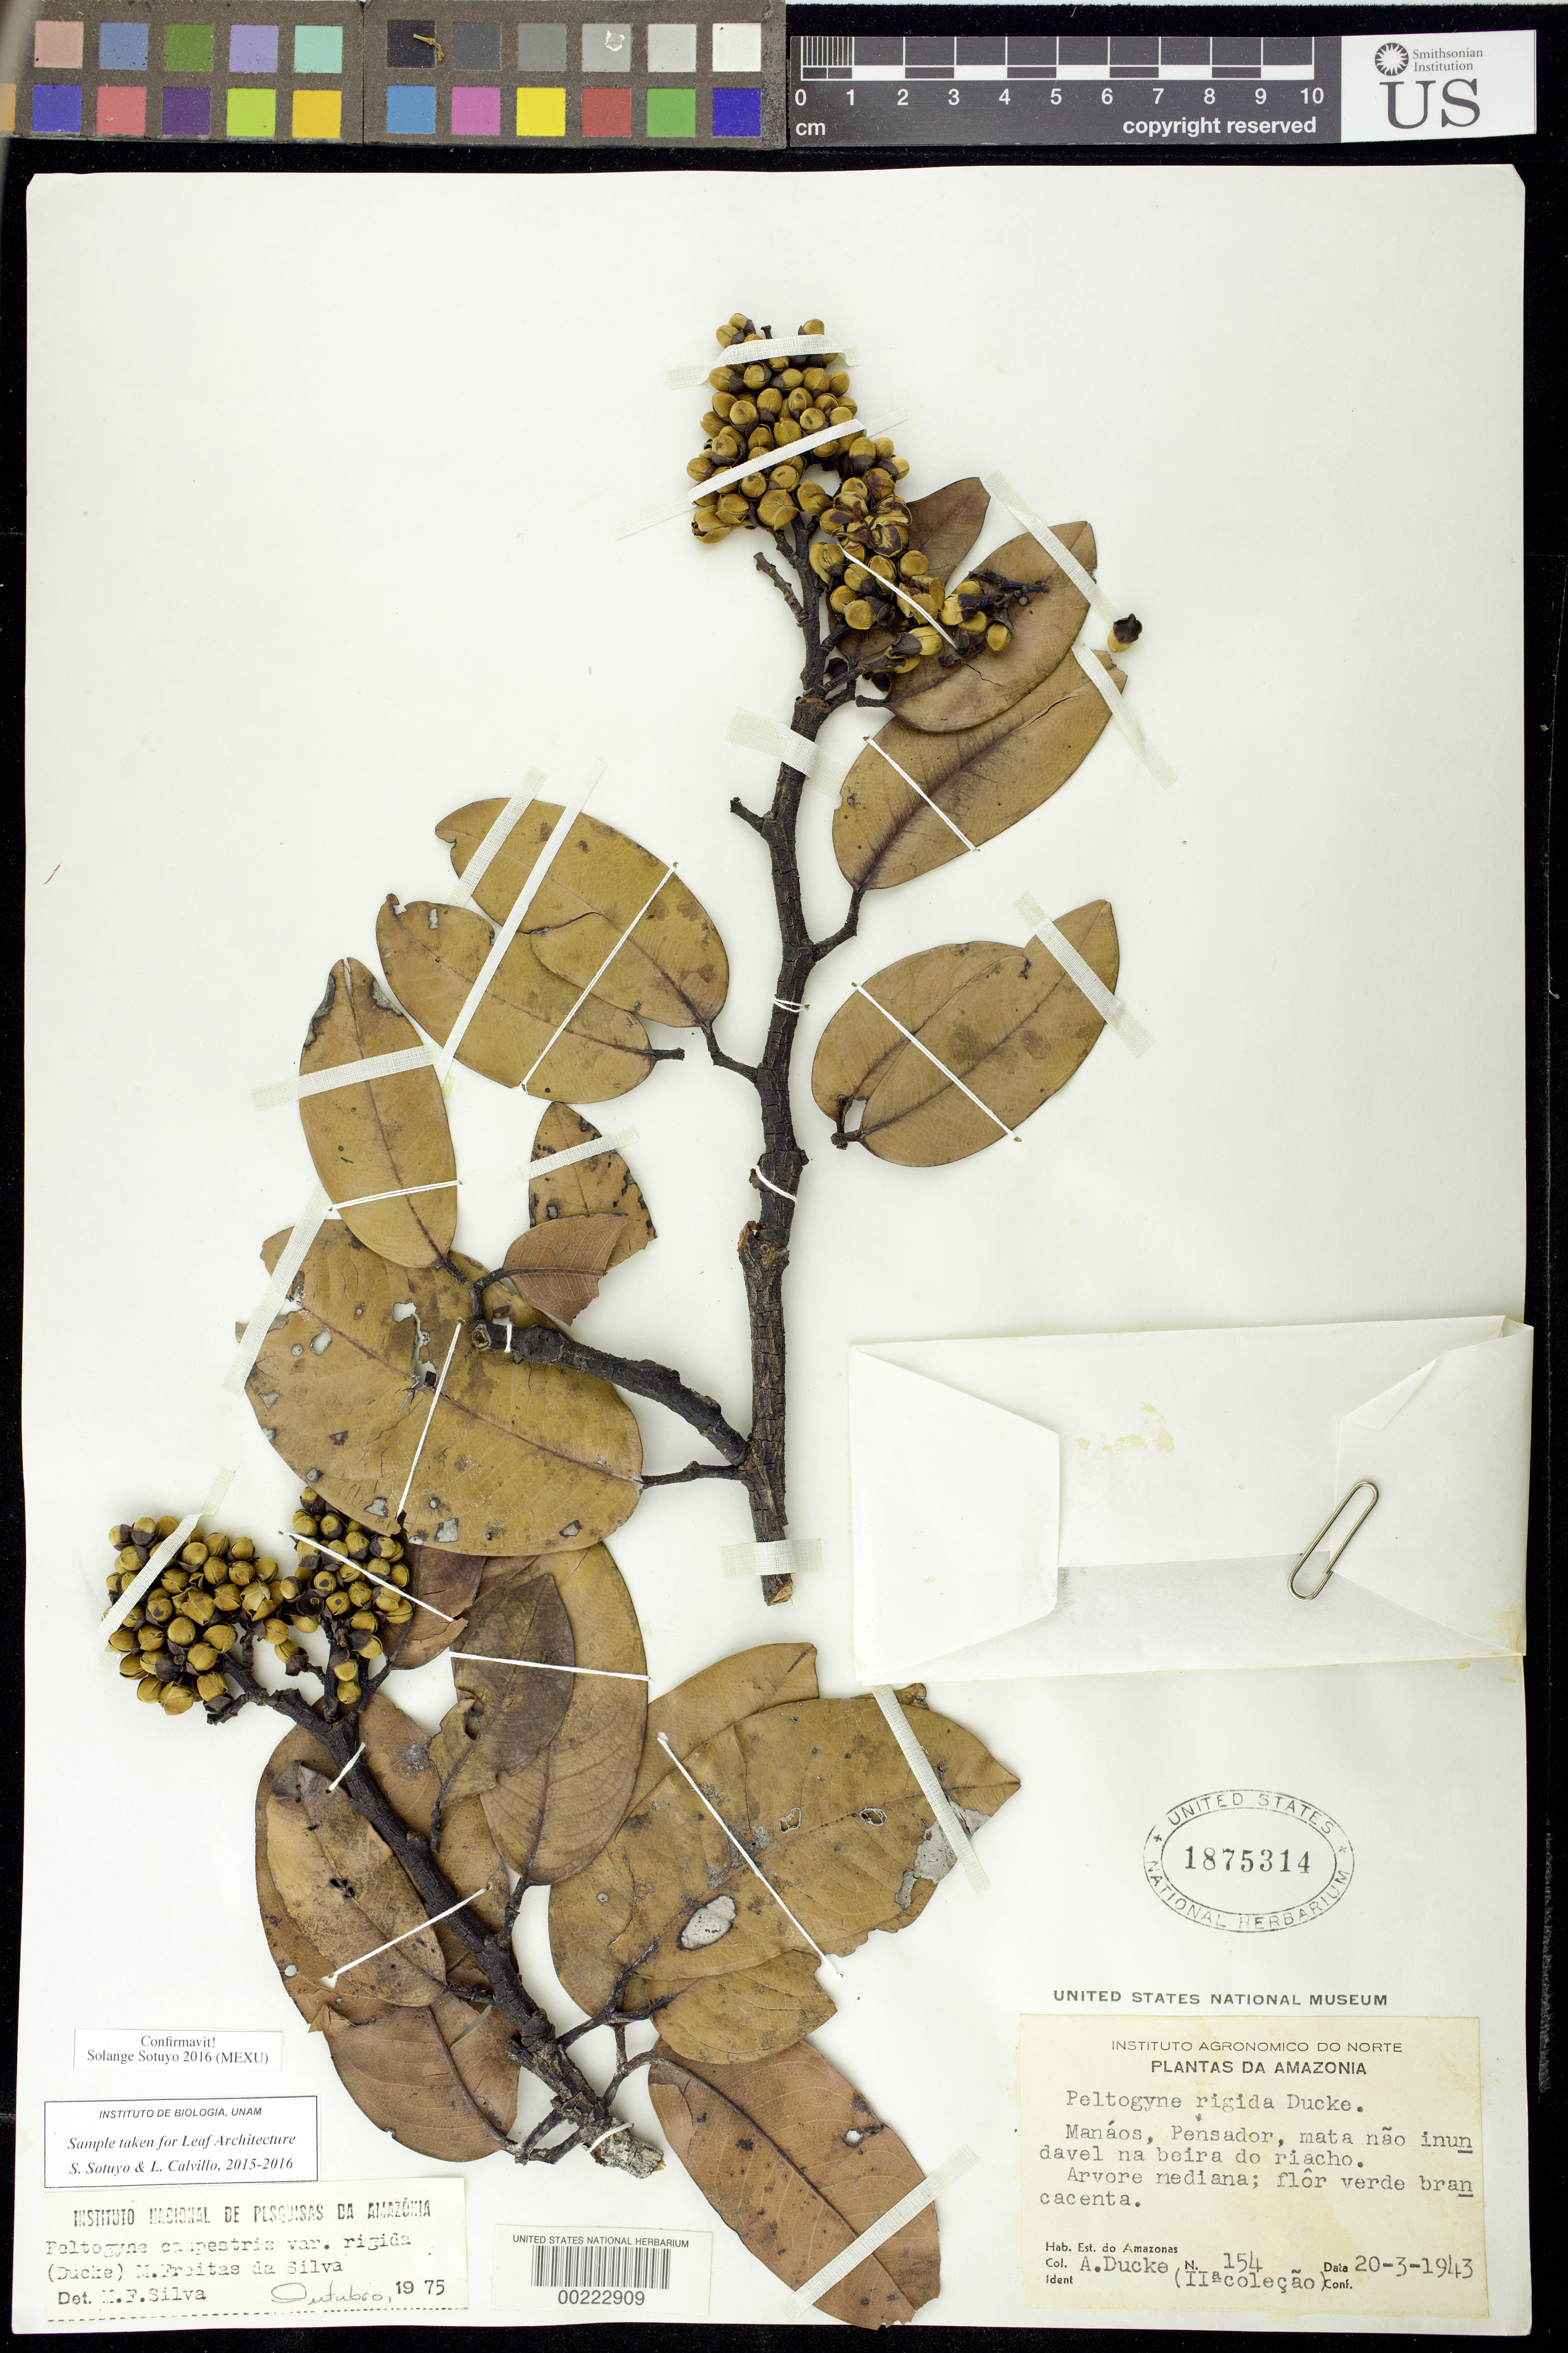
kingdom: Plantae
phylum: Tracheophyta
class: Magnoliopsida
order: Fabales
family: Fabaceae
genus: Peltogyne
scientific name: Peltogyne campestris var. rigida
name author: (Ducke) M.F. Silva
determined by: Sotuyo, Solange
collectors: A. Ducke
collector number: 154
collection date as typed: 20 Mar 1943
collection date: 1943-03-20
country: Brazil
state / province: Amazonas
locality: Manaos, pensador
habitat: Forest not inundated, bank of brook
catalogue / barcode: US 1875314